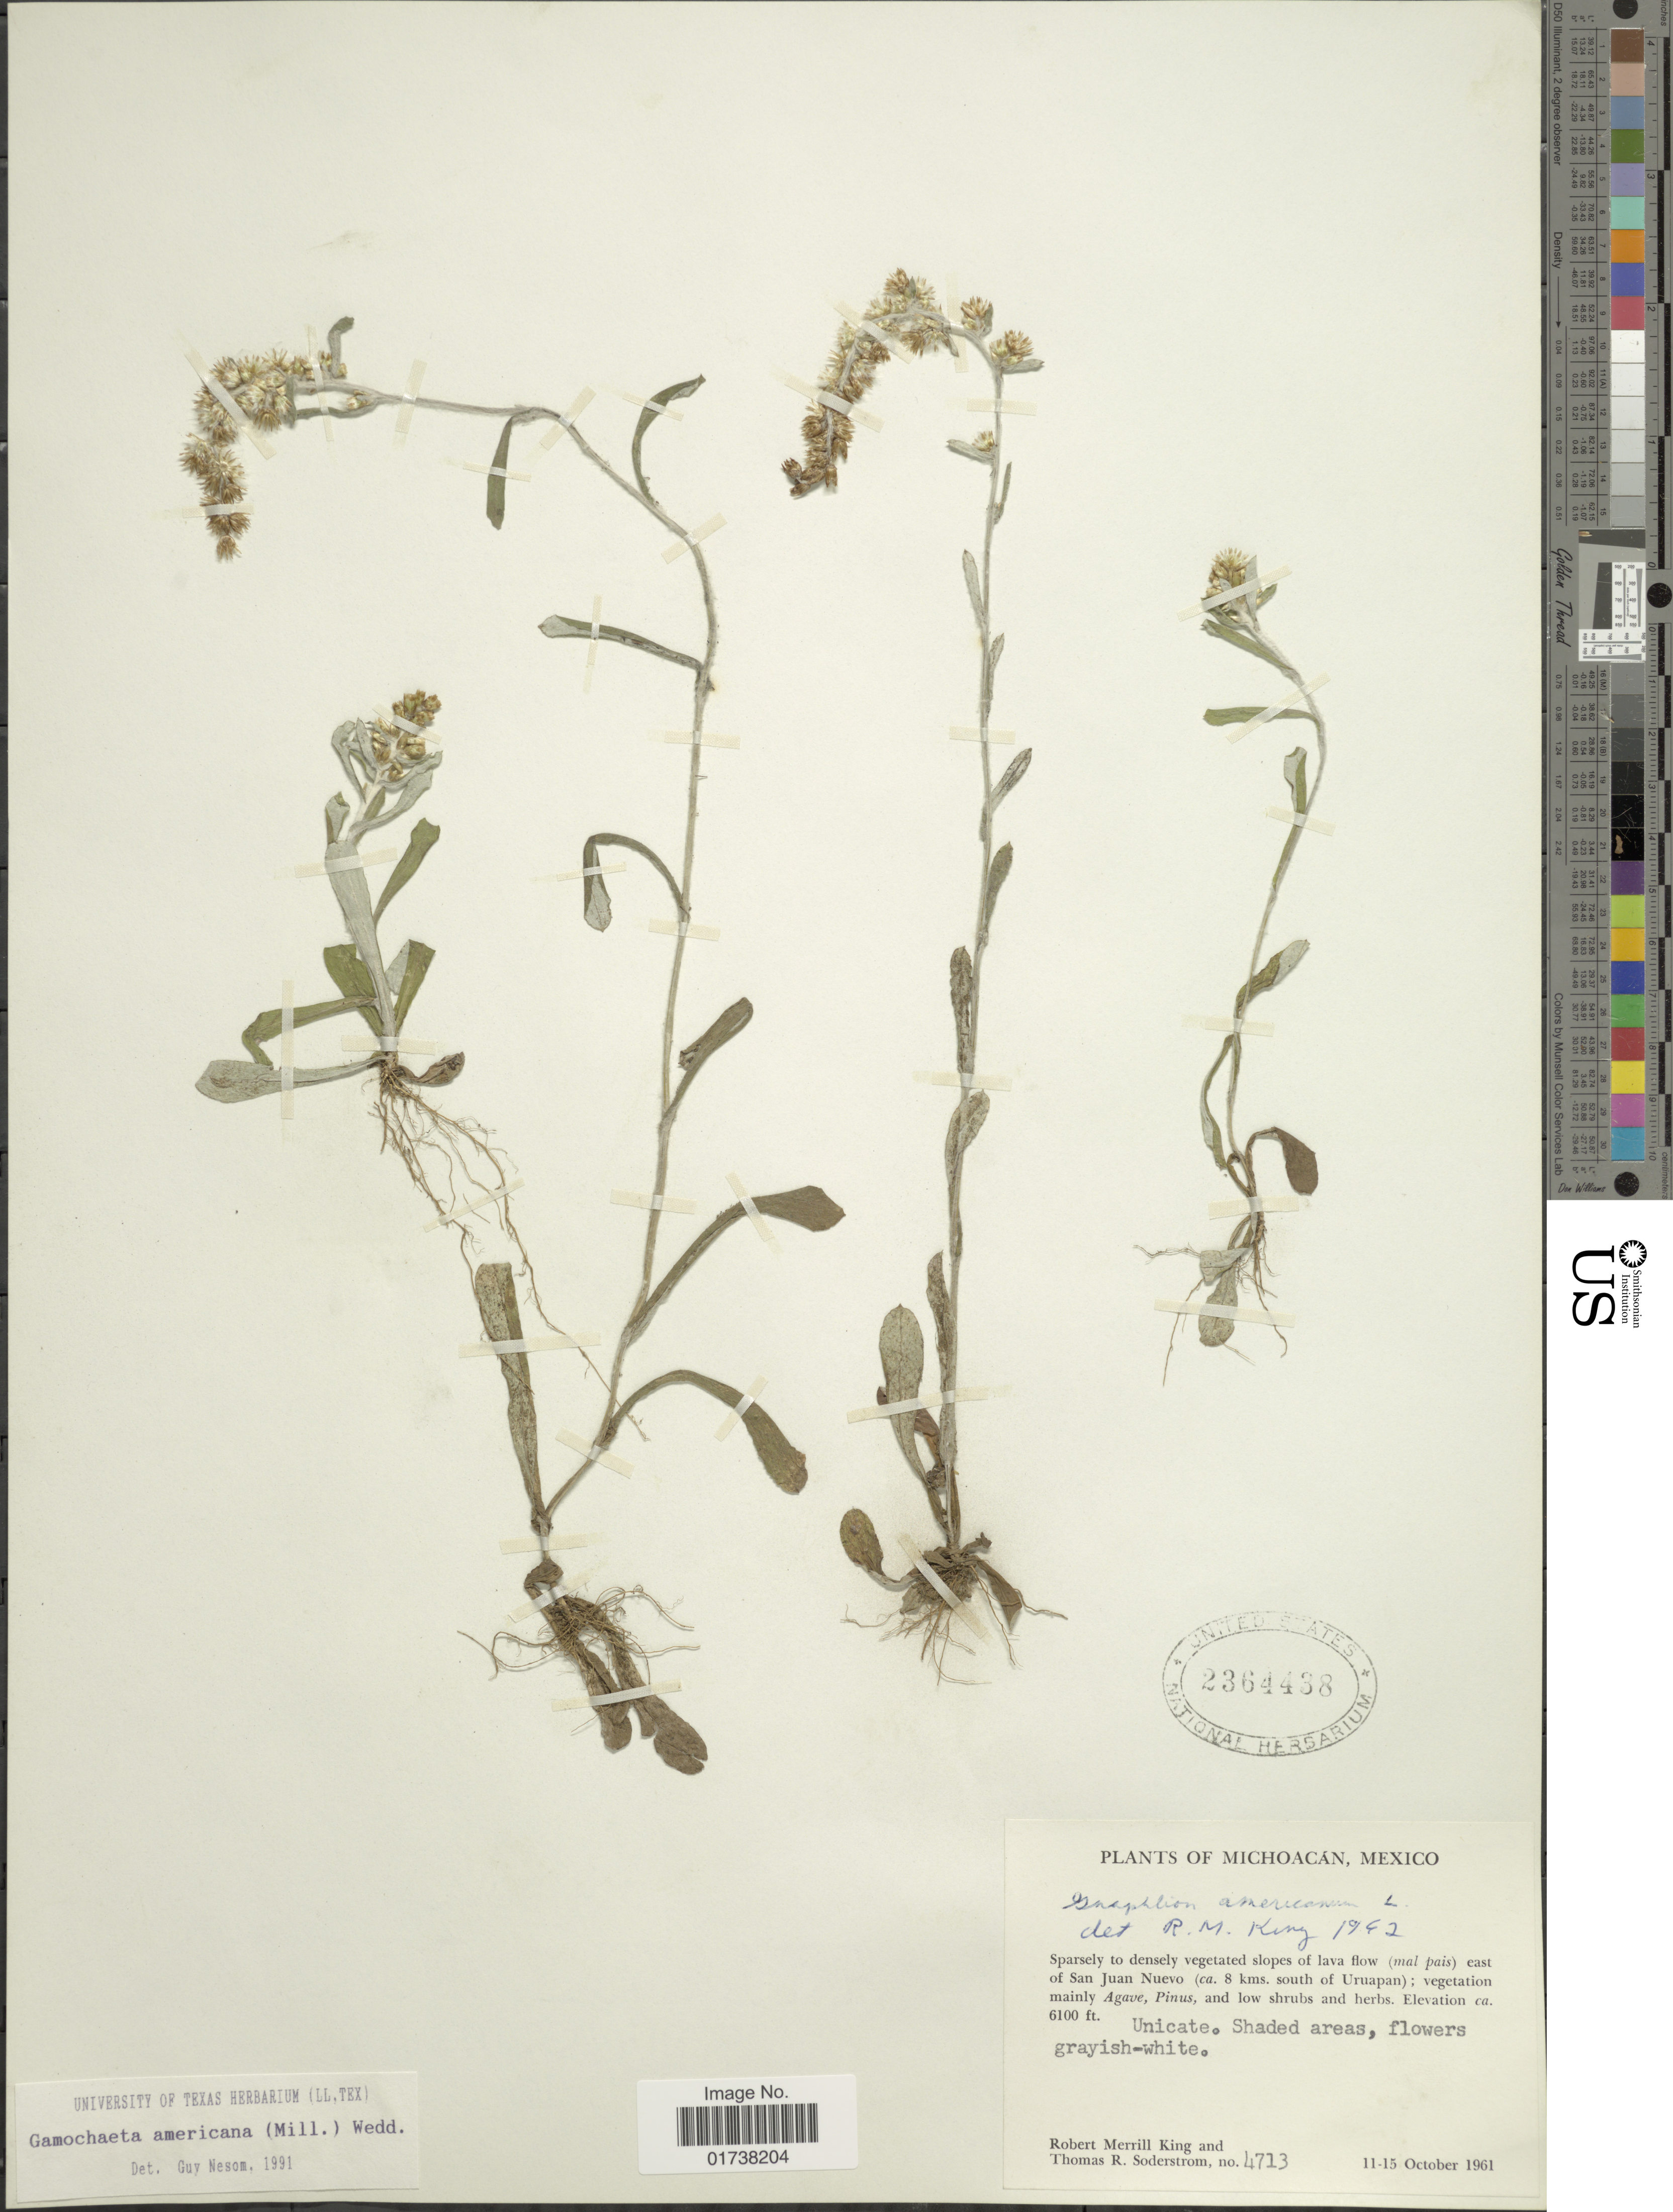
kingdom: Plantae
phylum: Tracheophyta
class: Magnoliopsida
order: Asterales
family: Asteraceae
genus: Gamochaeta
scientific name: Gamochaeta americana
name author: (Mill.) Wedd.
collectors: R. M. King & T. R. Soderstrom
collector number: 4713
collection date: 1961-10-11/1961-10-15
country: Mexico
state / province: Michoacán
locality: East of San Juan Nuevo (ca. 8 kms. south of Urupan)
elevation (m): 1859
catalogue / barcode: US 2364438